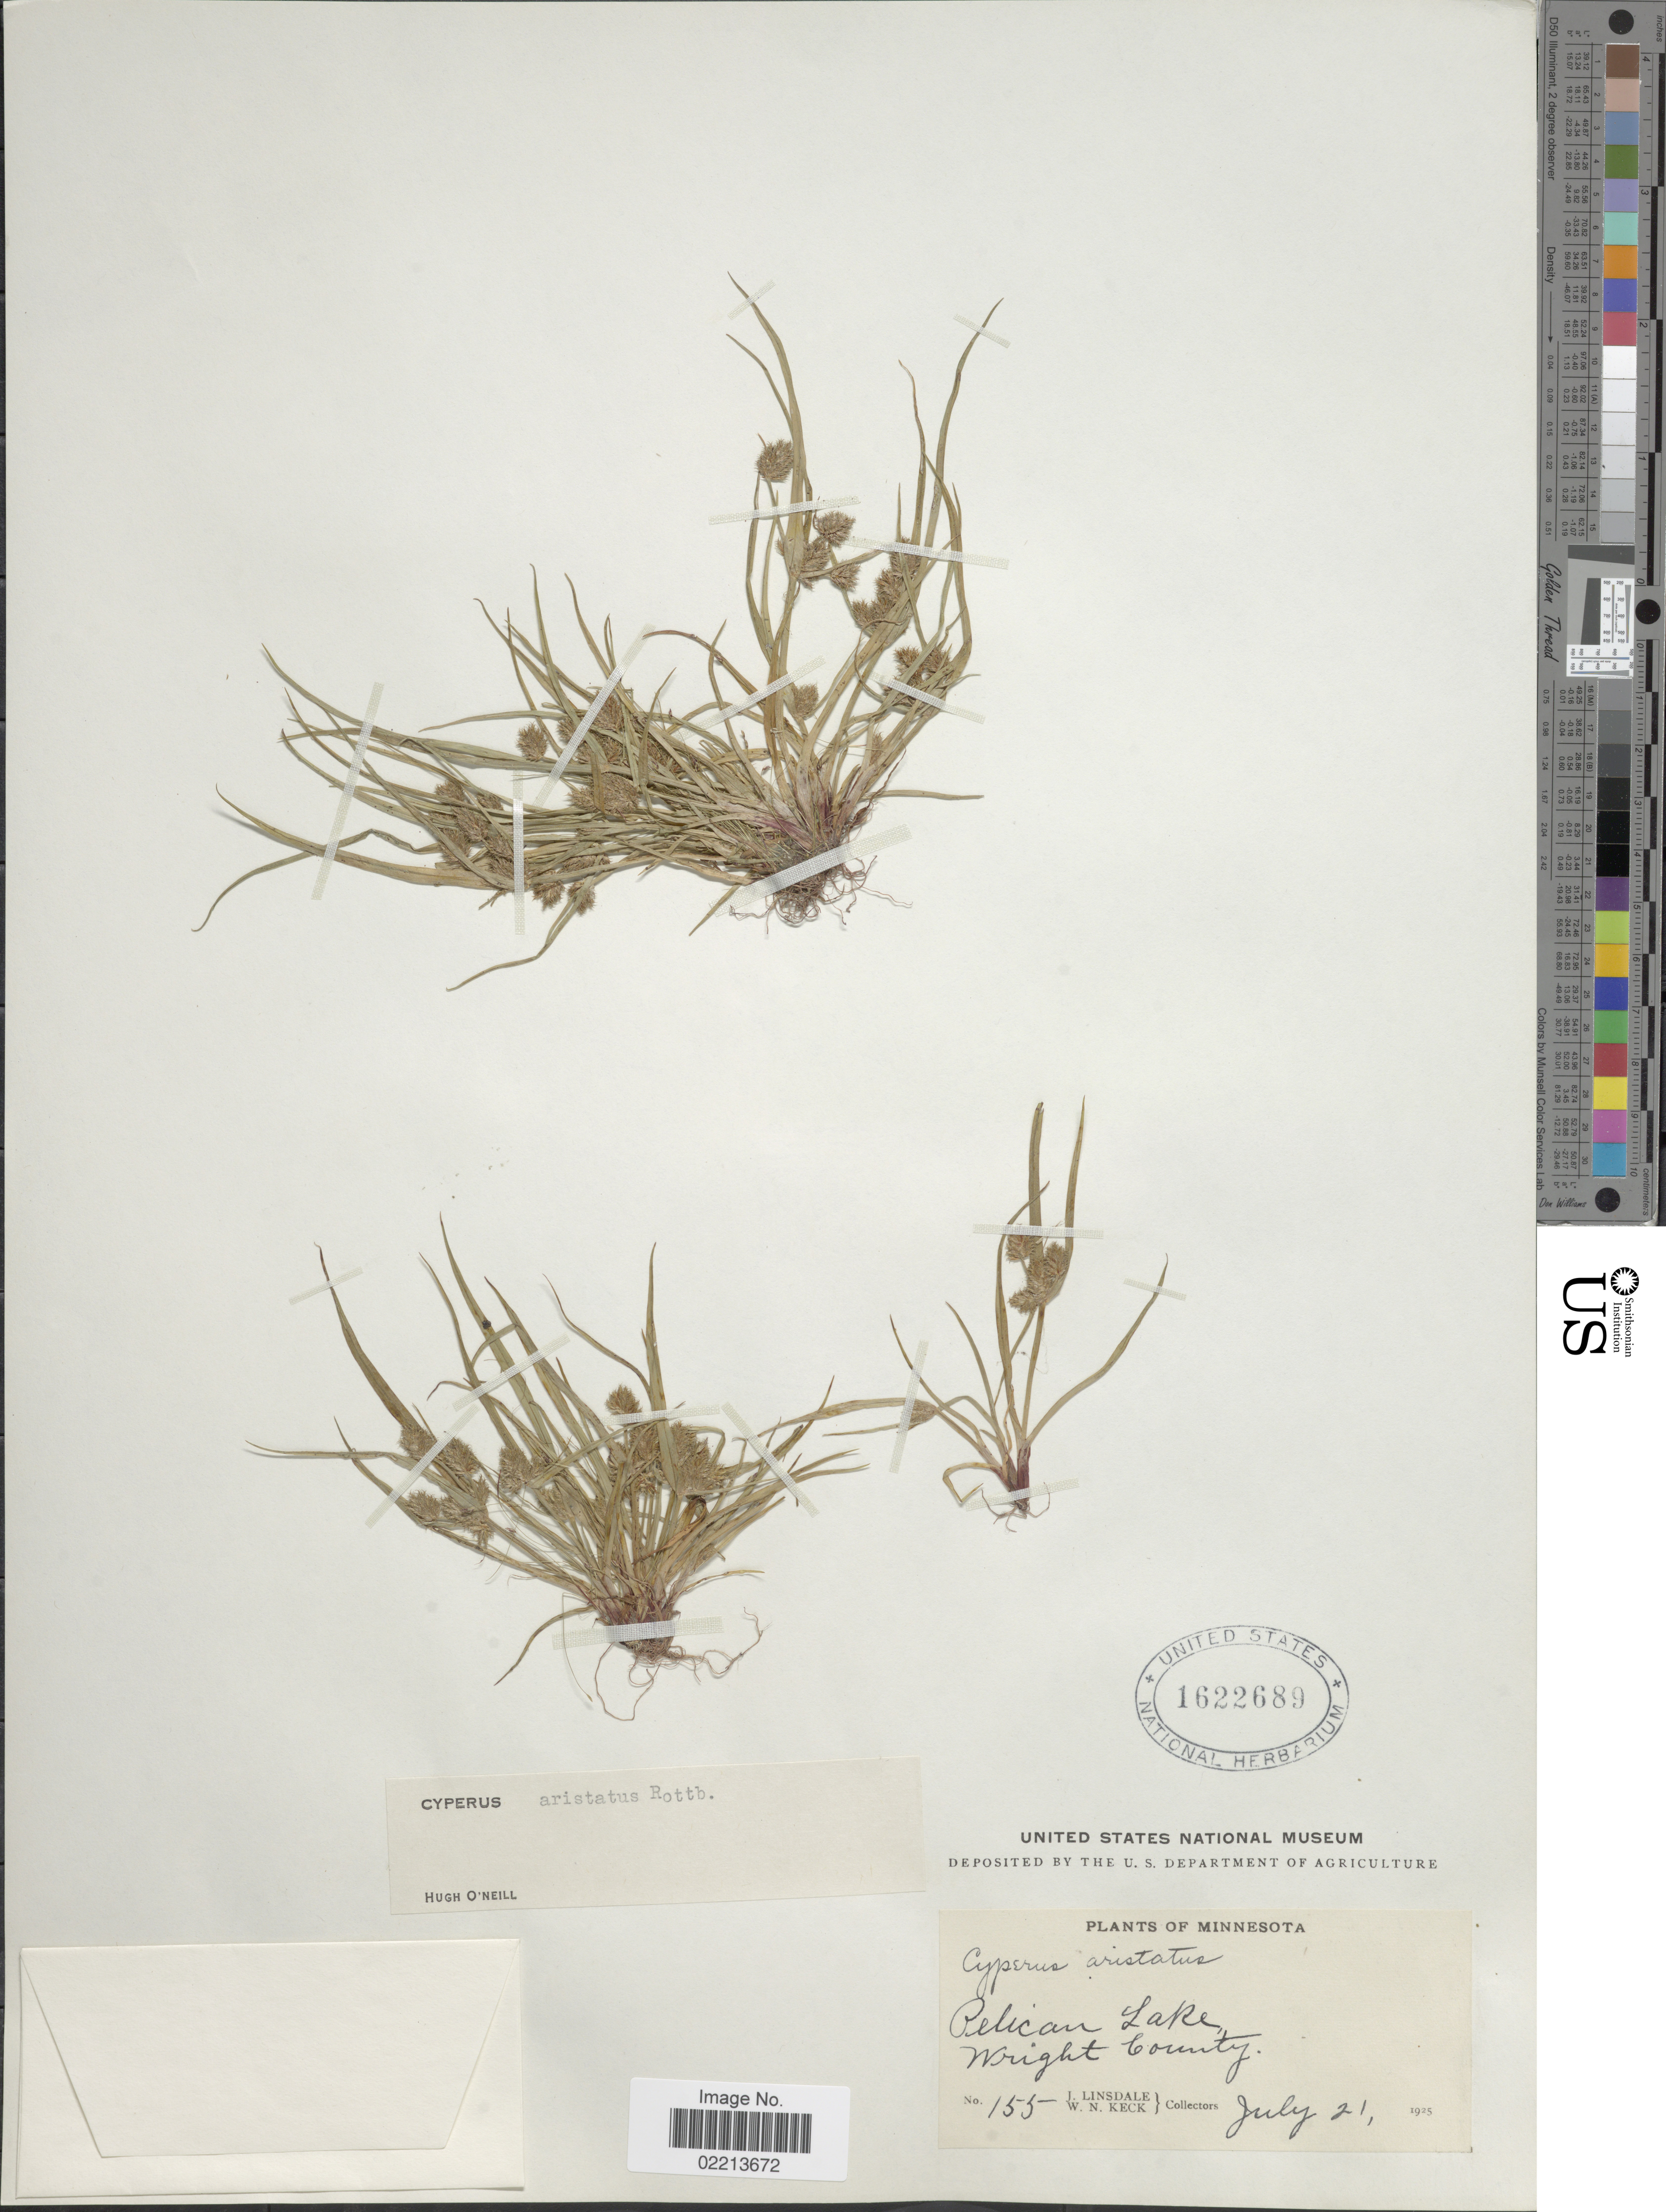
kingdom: Plantae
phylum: Tracheophyta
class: Liliopsida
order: Poales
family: Cyperaceae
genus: Cyperus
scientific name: Cyperus squarrosus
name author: L.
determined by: Strong, Mark T., (BOT), Smithsonian Institution - National Museum of Natural History (UNITED STATES)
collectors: J. Linsdale & W. Keck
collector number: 155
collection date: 1925-07-21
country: United States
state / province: Minnesota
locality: Pelican Lake, Wright County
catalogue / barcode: US 1622689